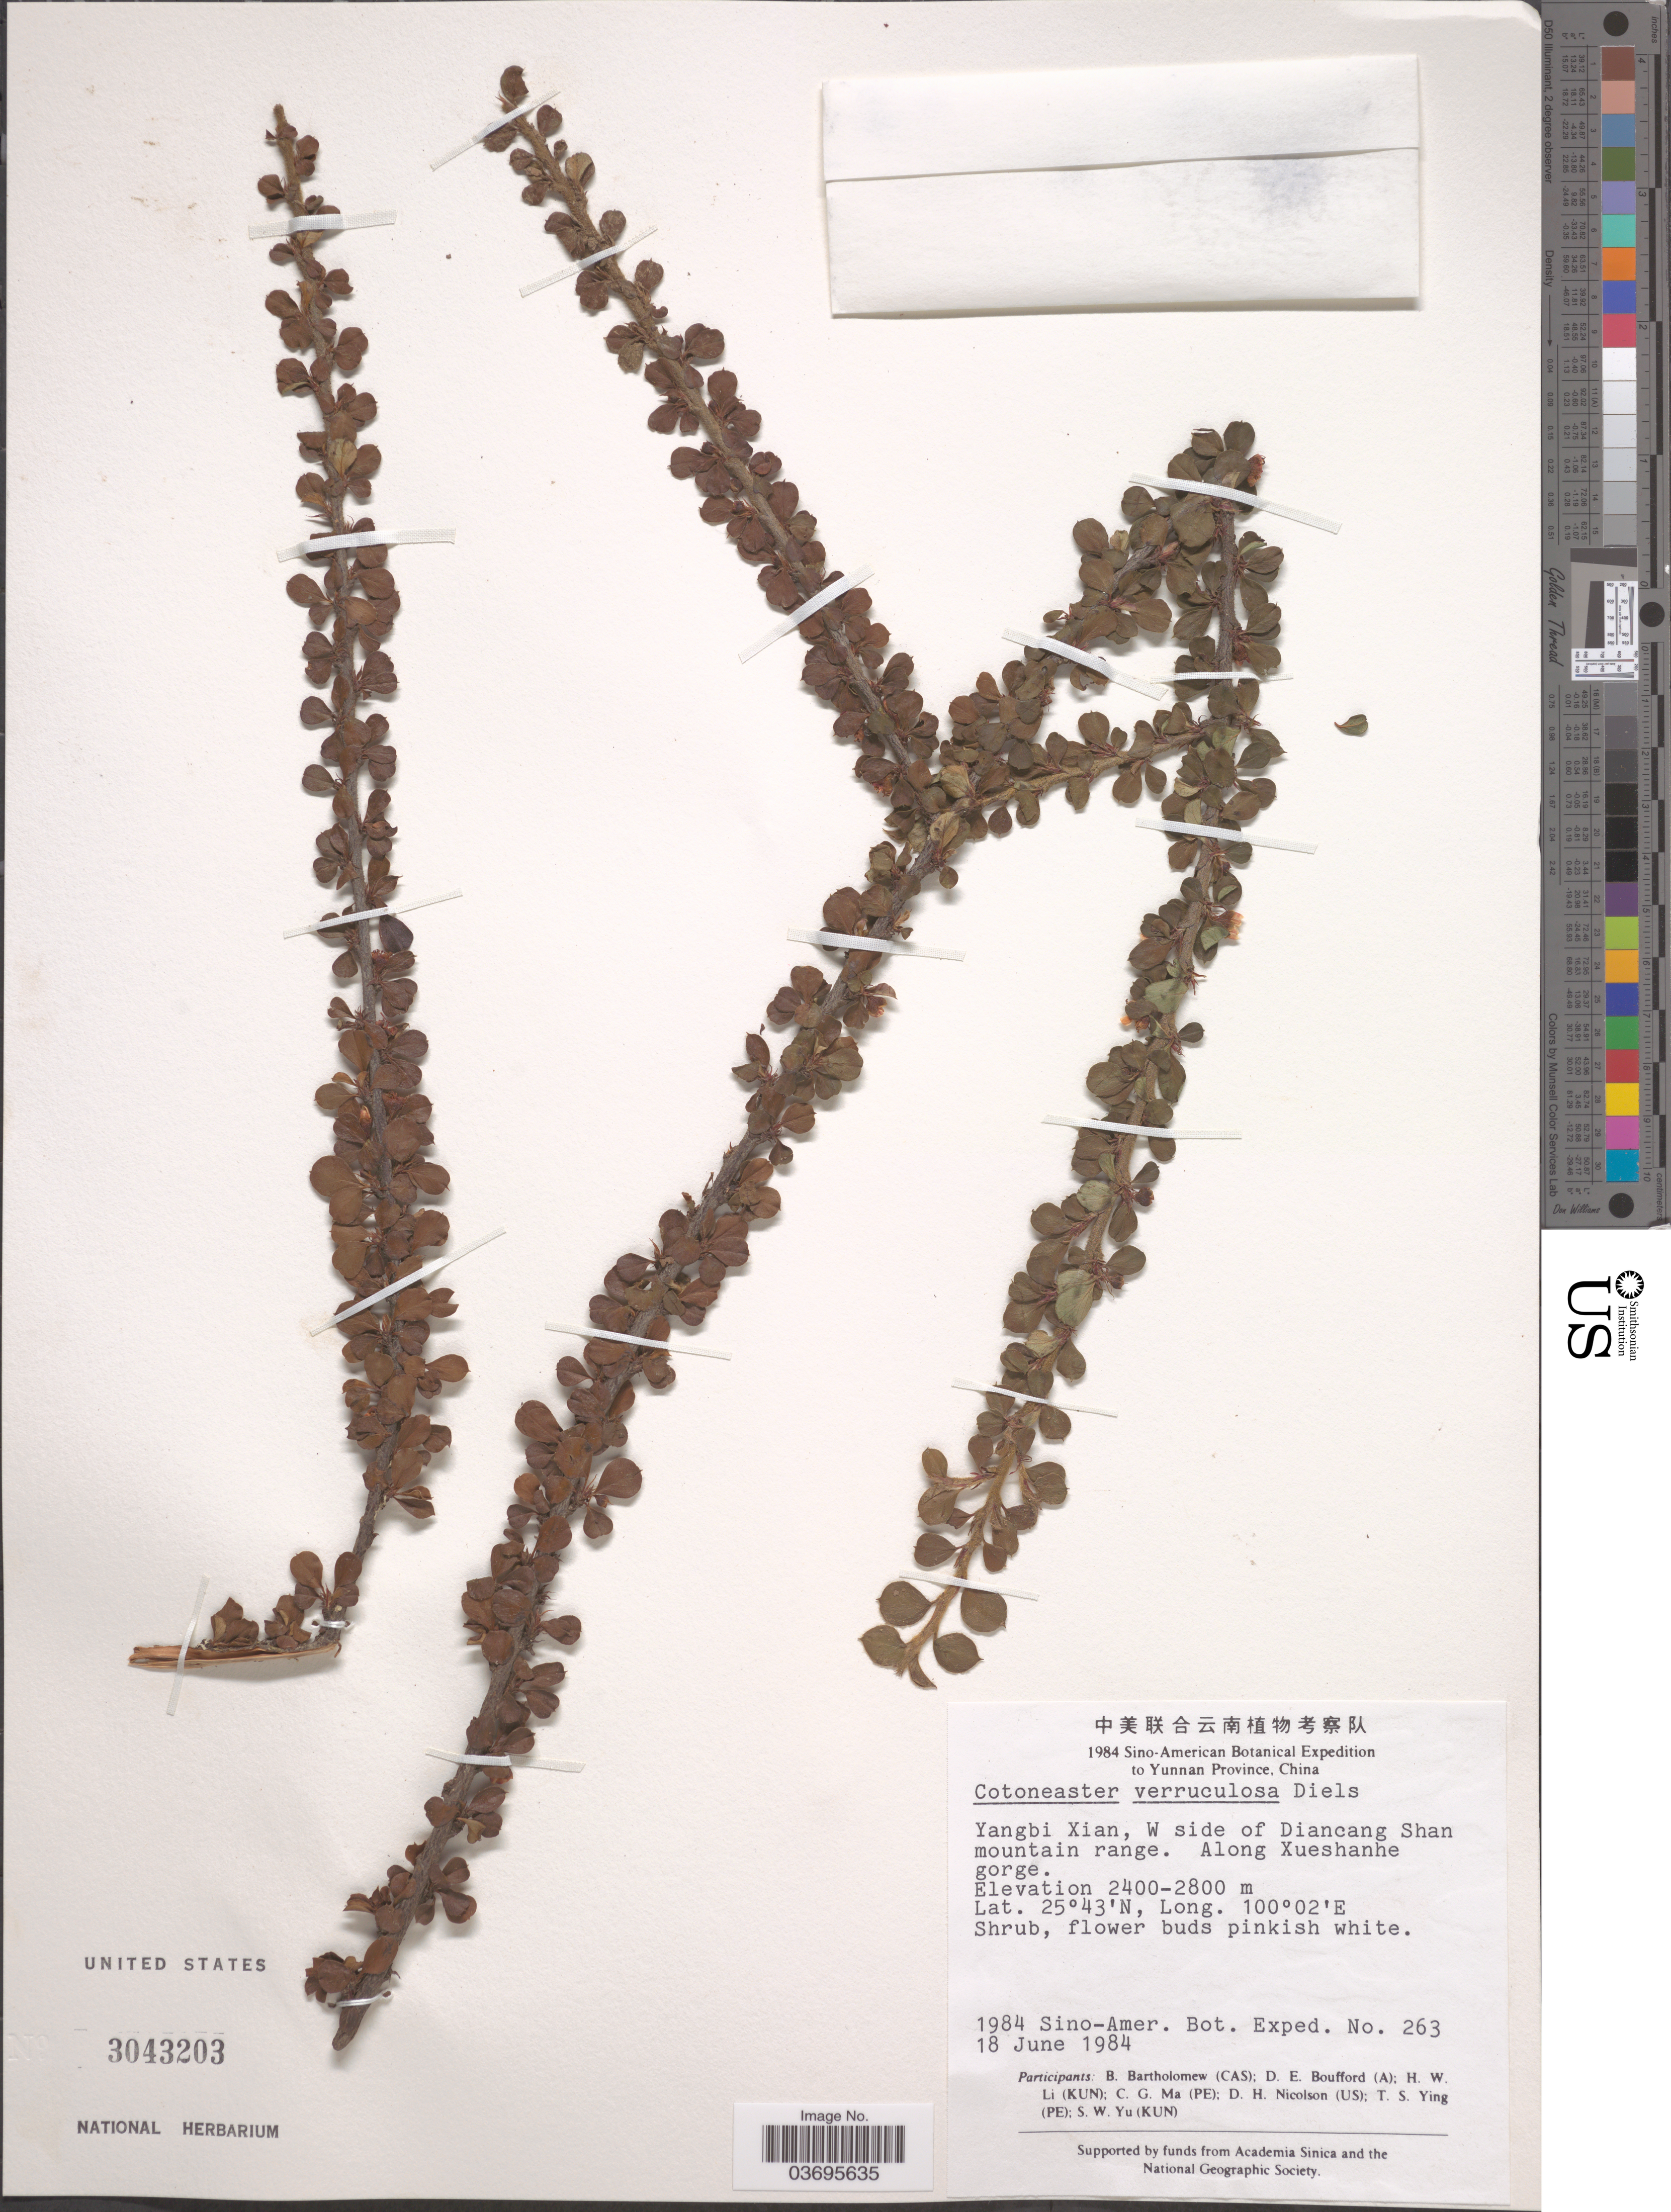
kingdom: Plantae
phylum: Tracheophyta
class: Magnoliopsida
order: Rosales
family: Rosaceae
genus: Cotoneaster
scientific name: Cotoneaster verruculosus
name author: Diels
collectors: Sino-Amer. Bot. Exped. 1984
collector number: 263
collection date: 1984-06-18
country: China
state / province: Yunnan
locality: Yangbi Xian, W side of Diancang Shan mountain range. Along Xueshanhe gorge.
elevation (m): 2400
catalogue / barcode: US 3043203